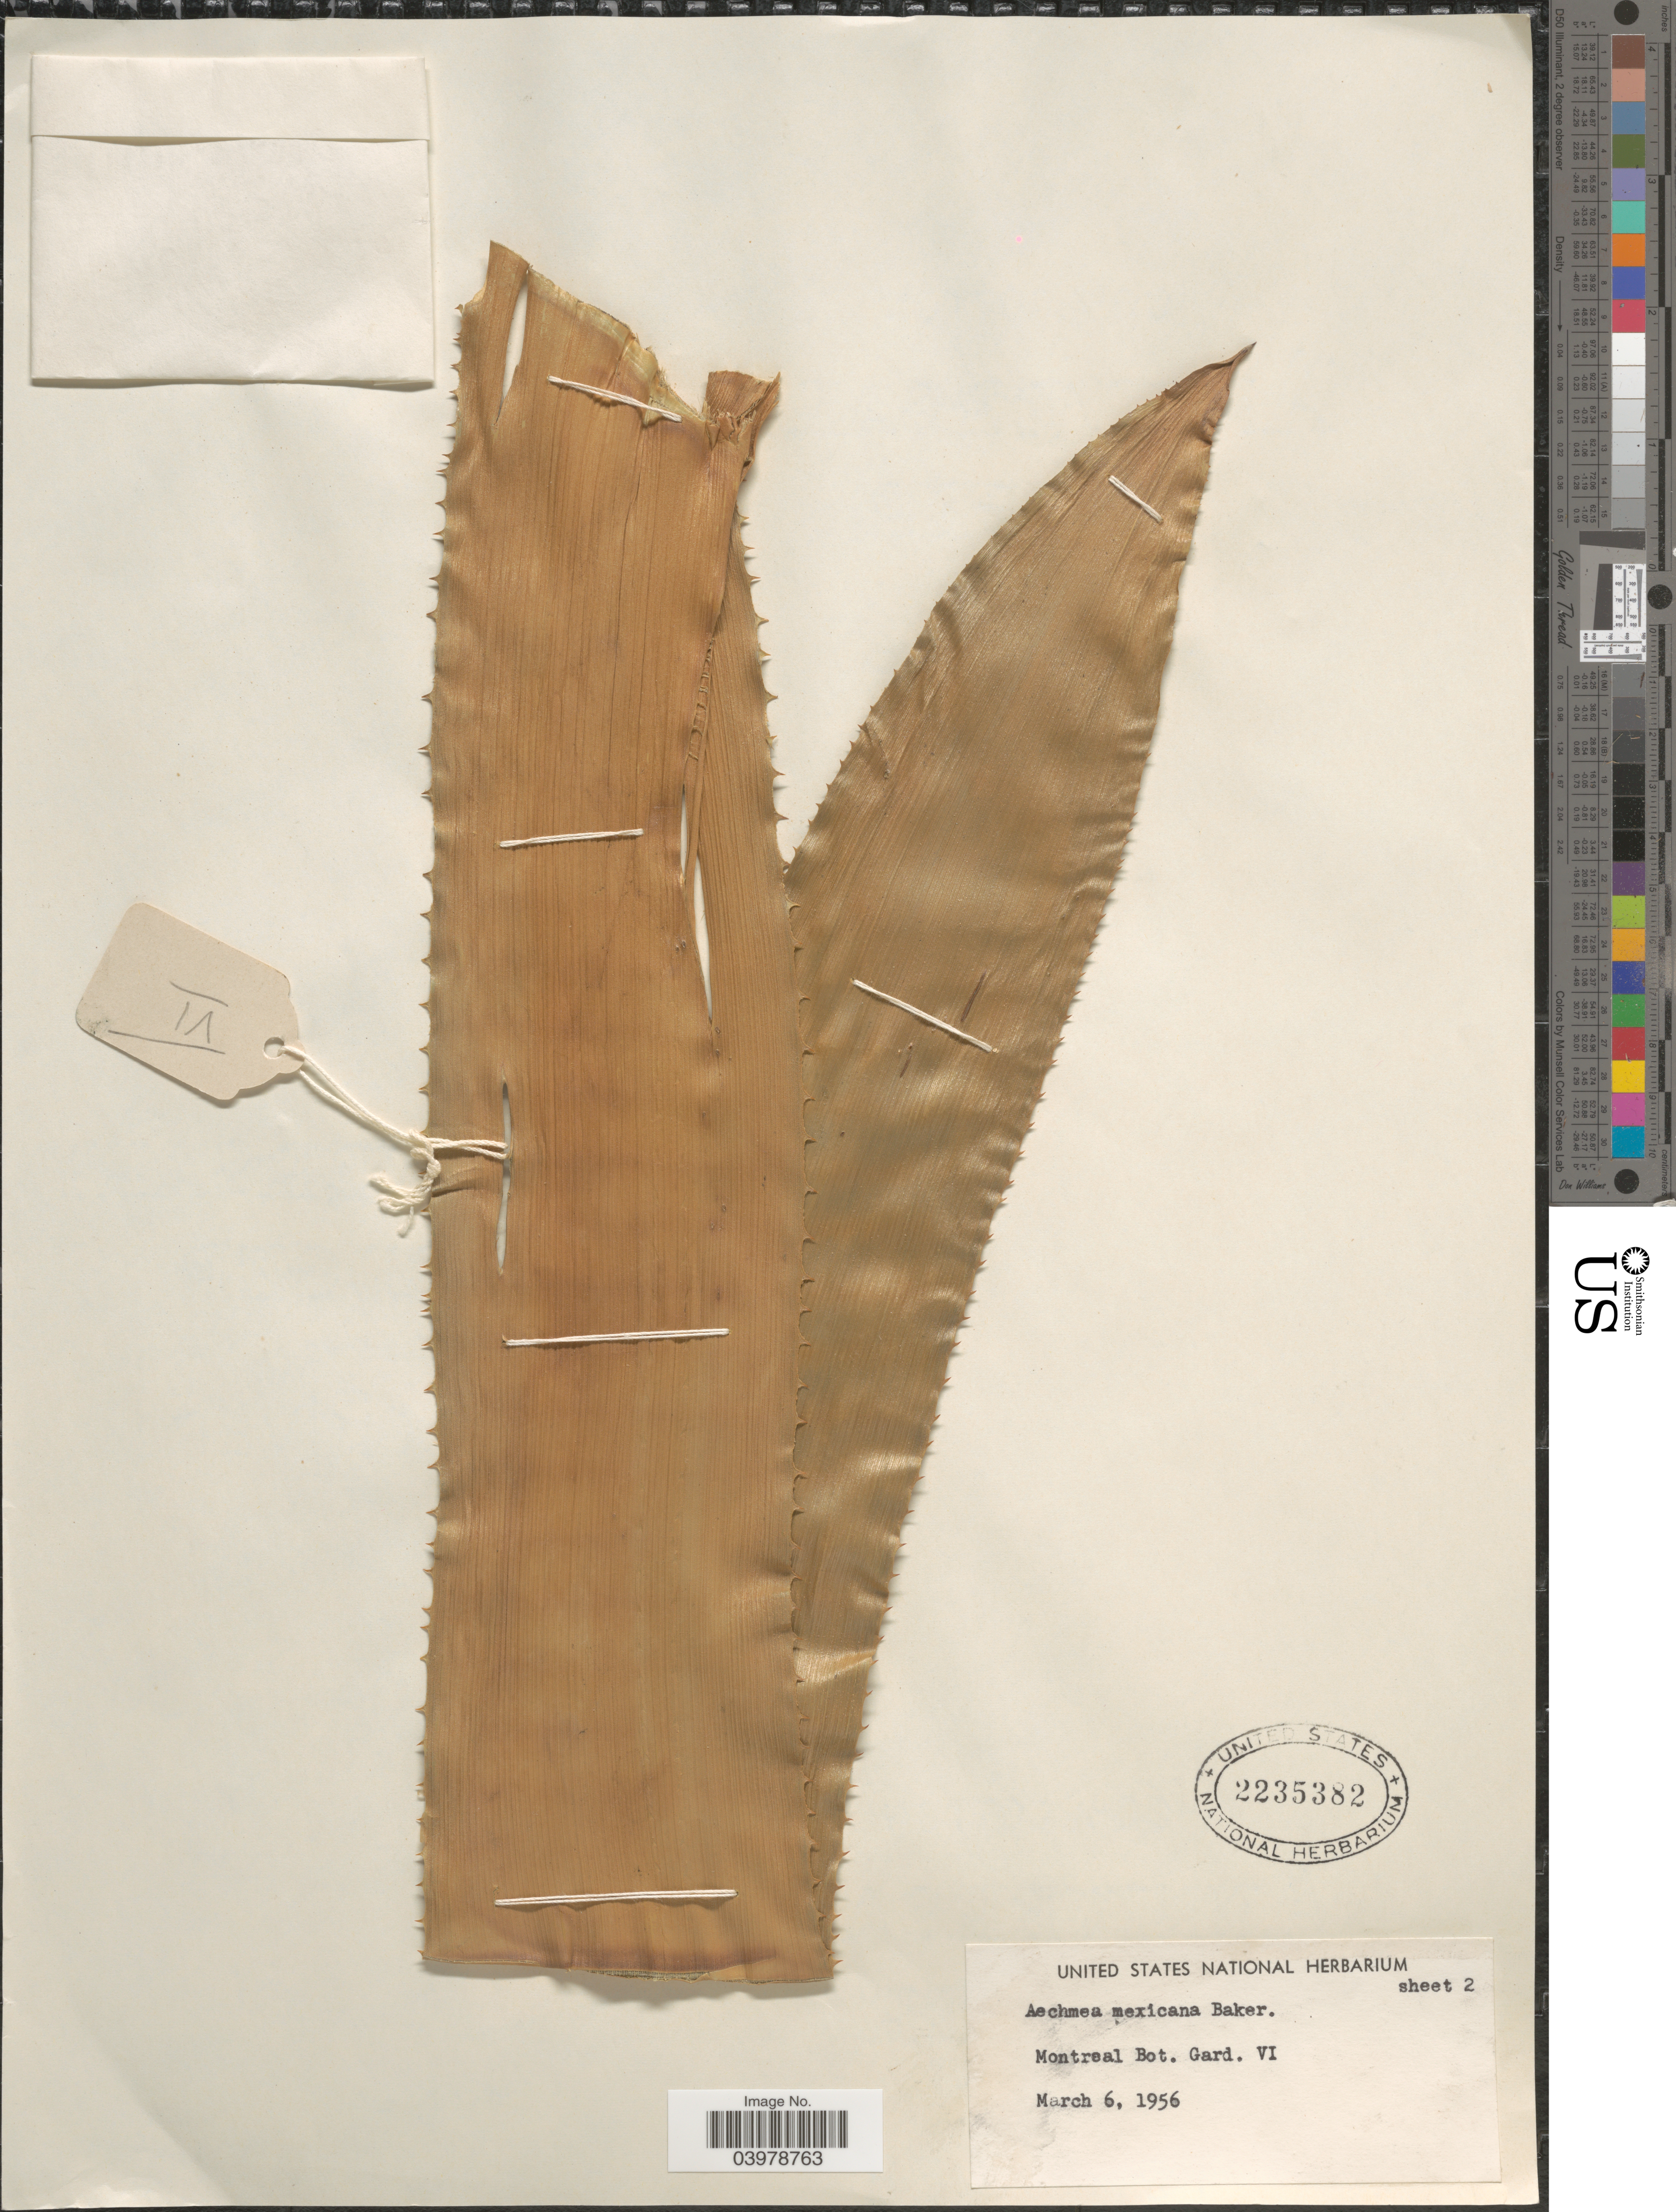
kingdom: Plantae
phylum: Tracheophyta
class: Liliopsida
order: Poales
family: Bromeliaceae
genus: Aechmea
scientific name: Aechmea mexicana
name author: Baker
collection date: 1956-03-06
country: Canada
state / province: Quebec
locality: Montreal Bot. Gard. VI.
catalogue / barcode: US 2235382